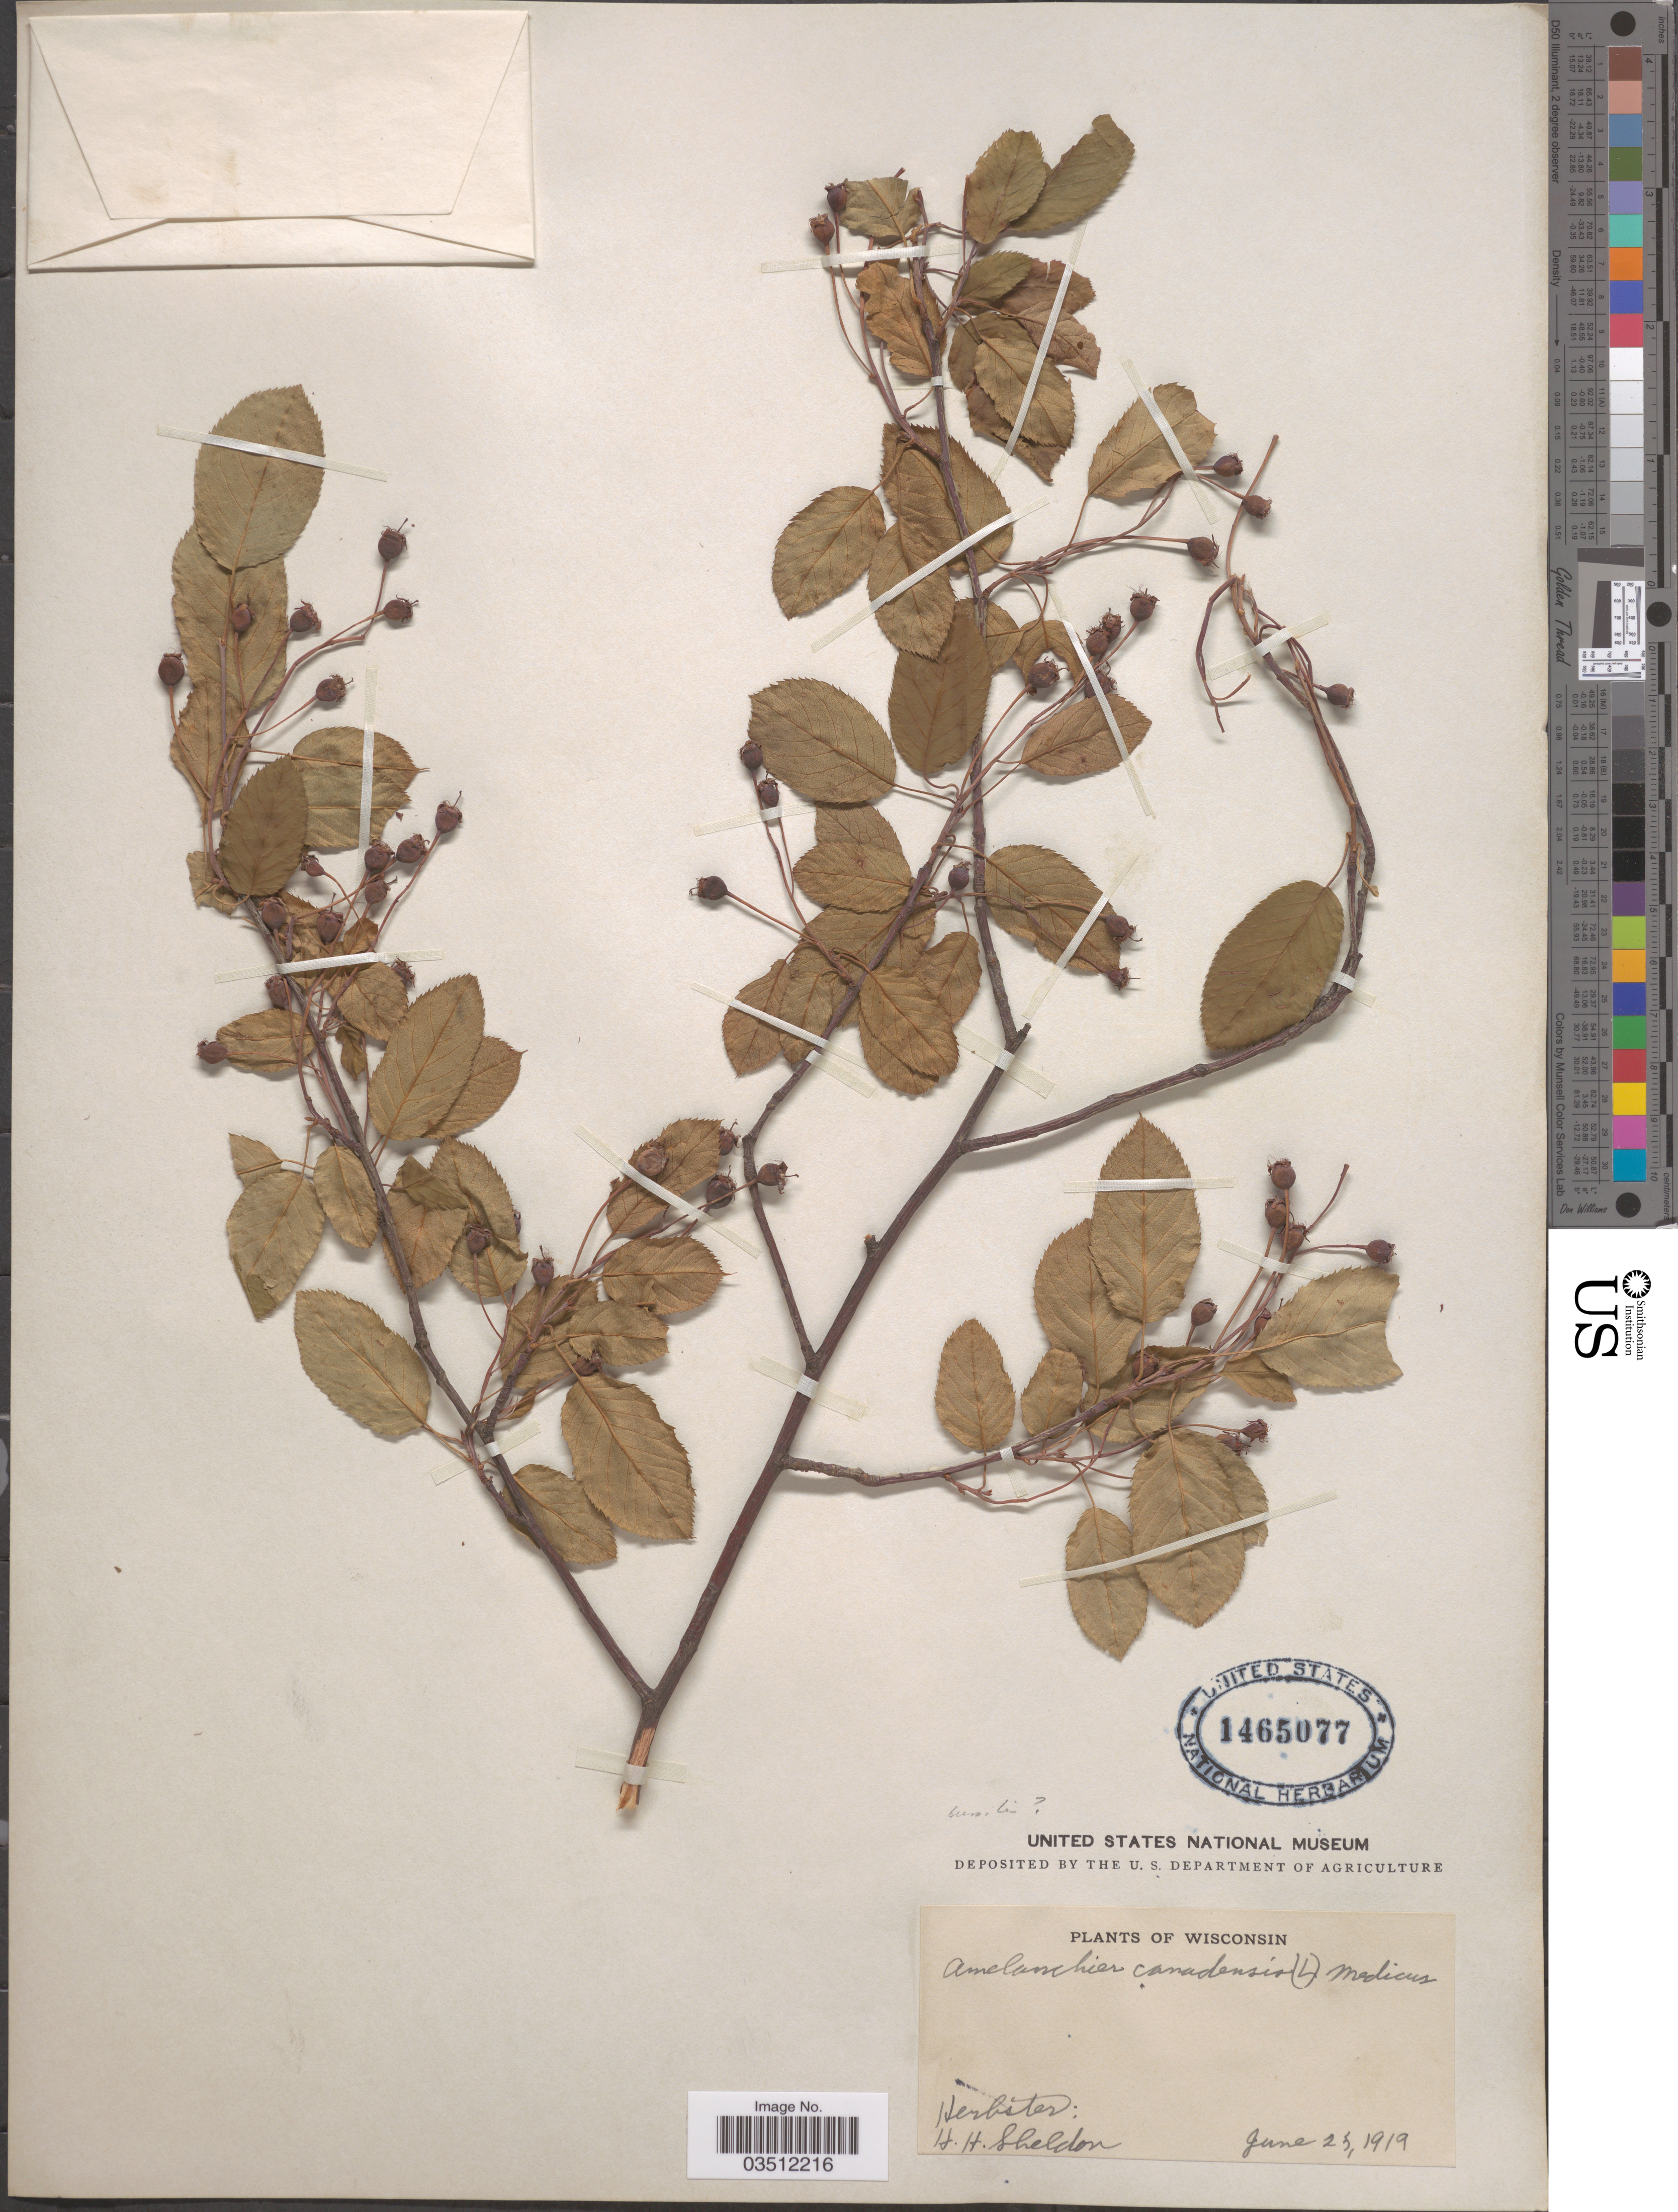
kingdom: Plantae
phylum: Tracheophyta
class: Magnoliopsida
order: Rosales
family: Rosaceae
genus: Amelanchier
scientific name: Amelanchier humilis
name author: Wiegand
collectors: H. Sheldon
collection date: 1919-06-23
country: United States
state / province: Wisconsin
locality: Herbster.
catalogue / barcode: US 1465077